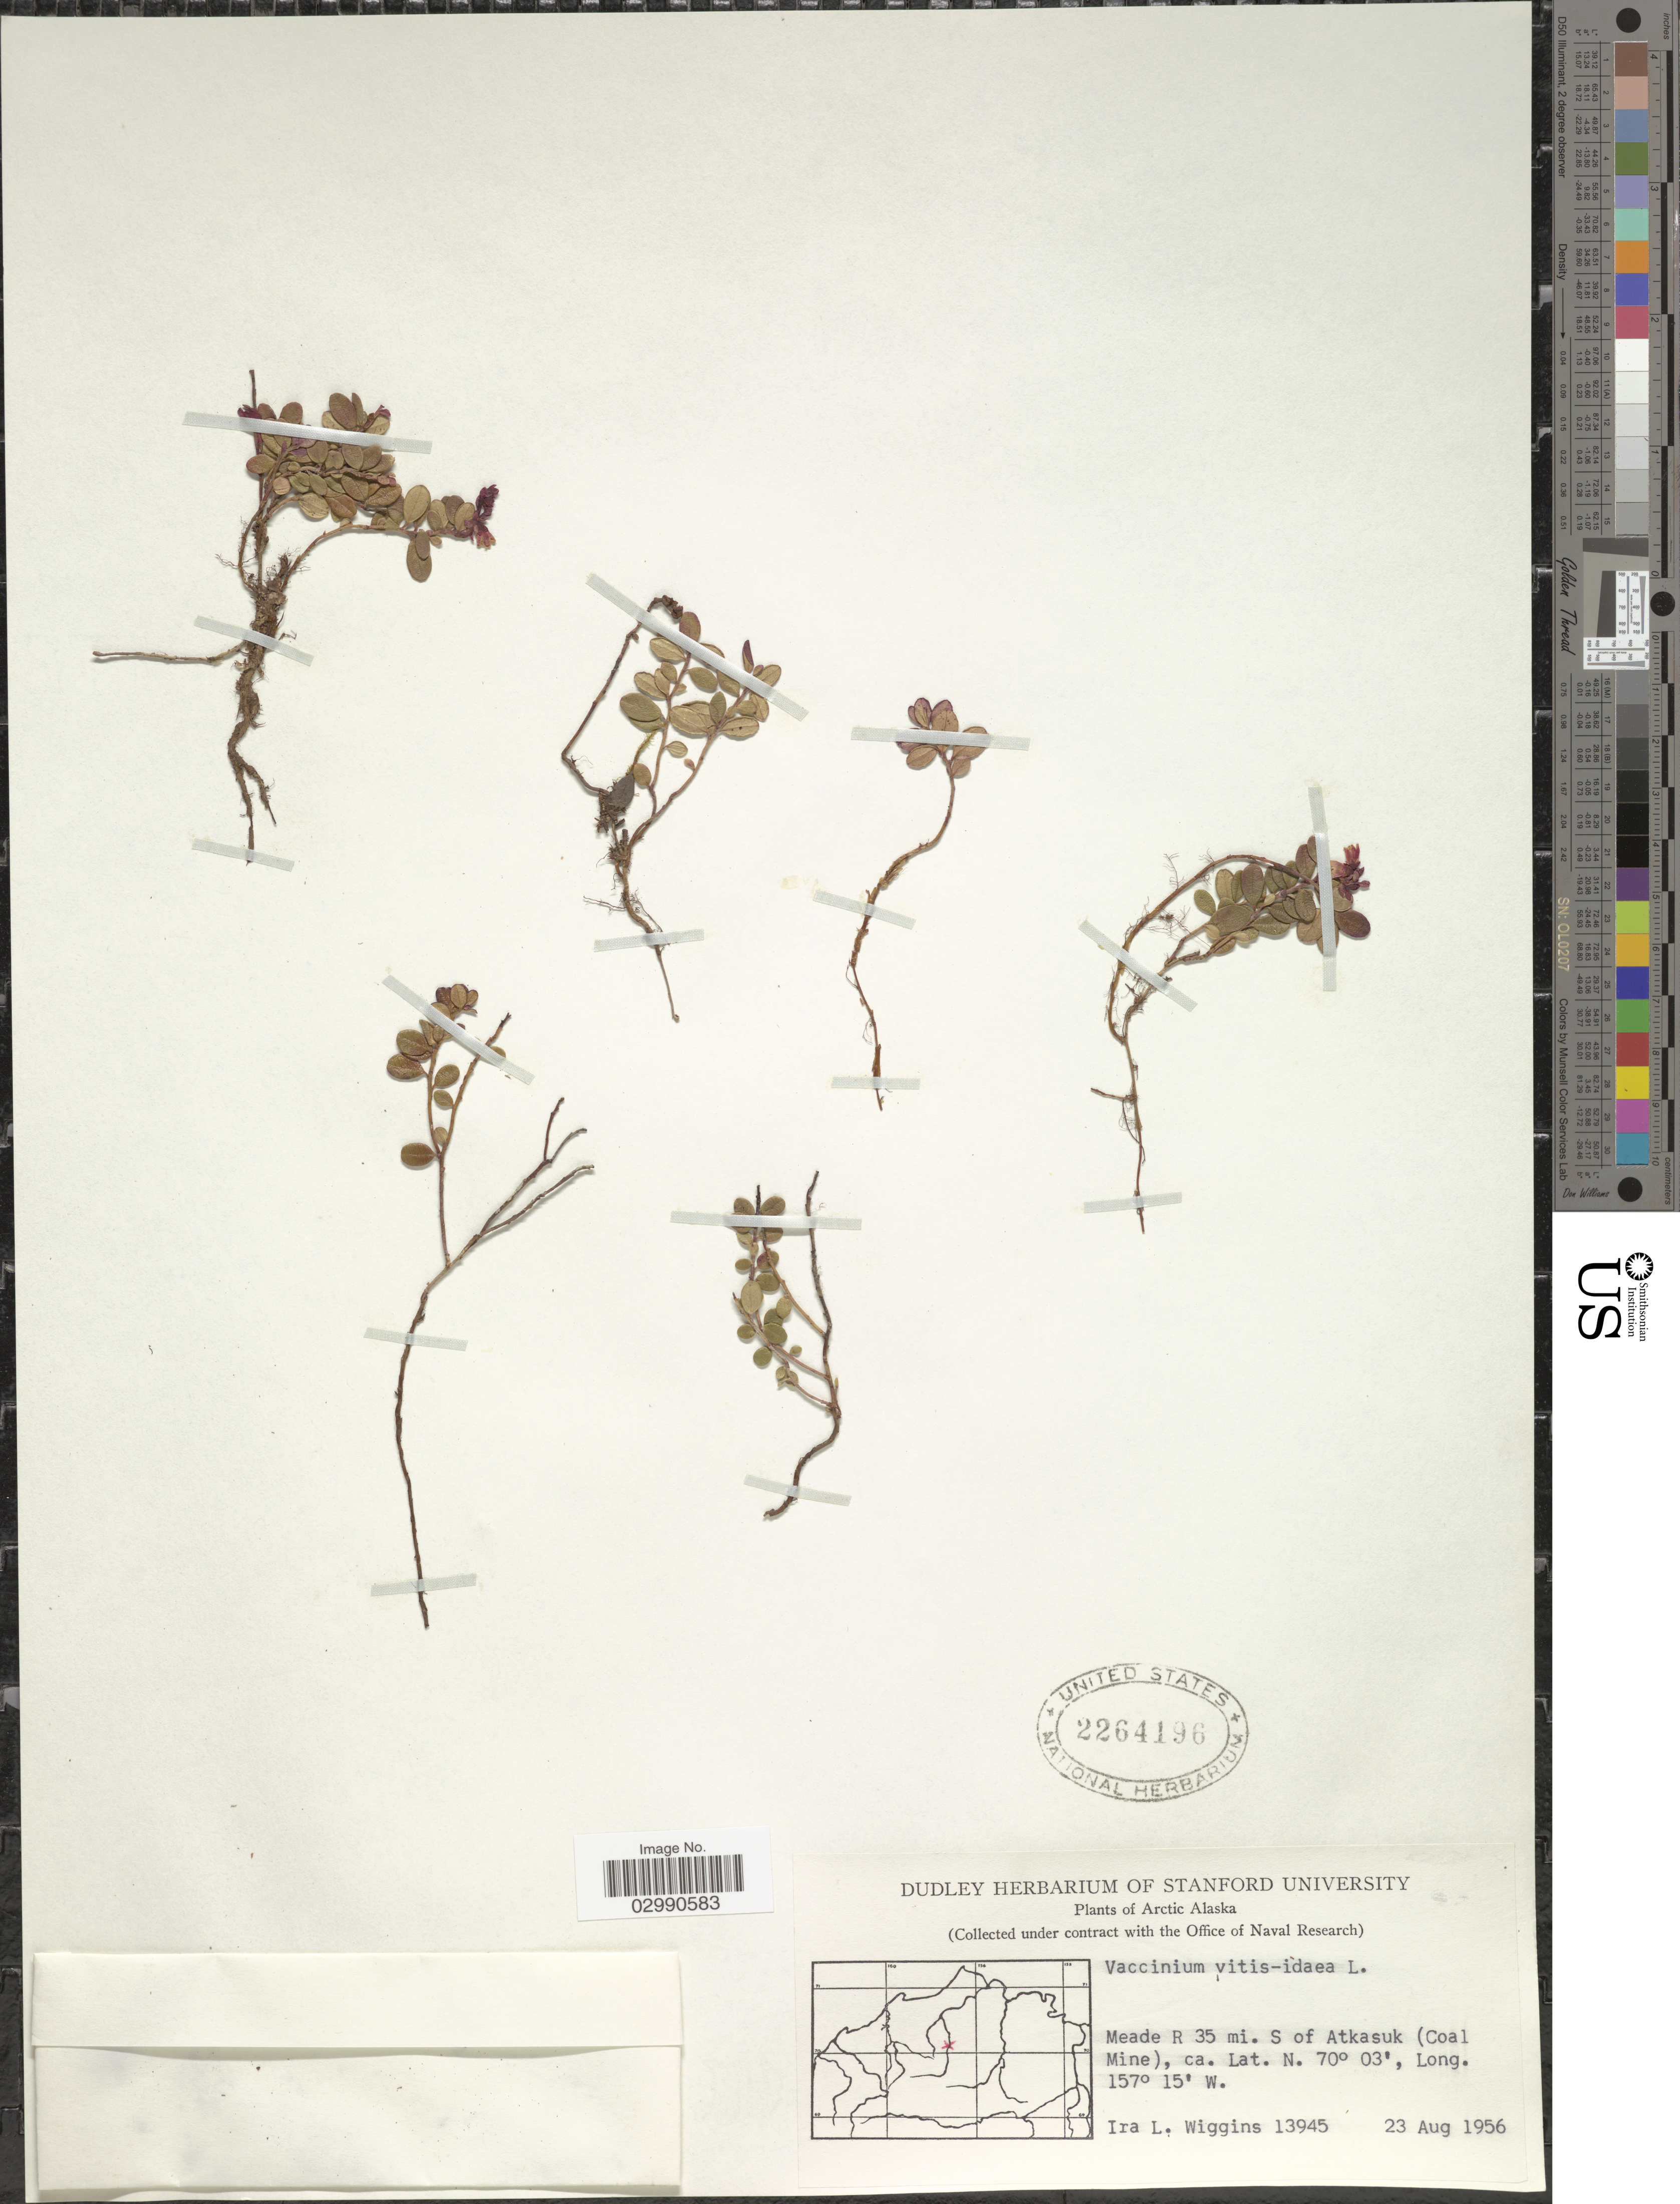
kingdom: Plantae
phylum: Tracheophyta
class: Magnoliopsida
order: Ericales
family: Ericaceae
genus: Vaccinium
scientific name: Vaccinium vitis-idaea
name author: L.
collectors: I. L. Wiggins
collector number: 13945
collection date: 1956-08-23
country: United States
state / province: Alaska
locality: Arctic Alaska. Meade R 35 mi. S of Atkasuk (Coal Mine).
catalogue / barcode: US 2264196